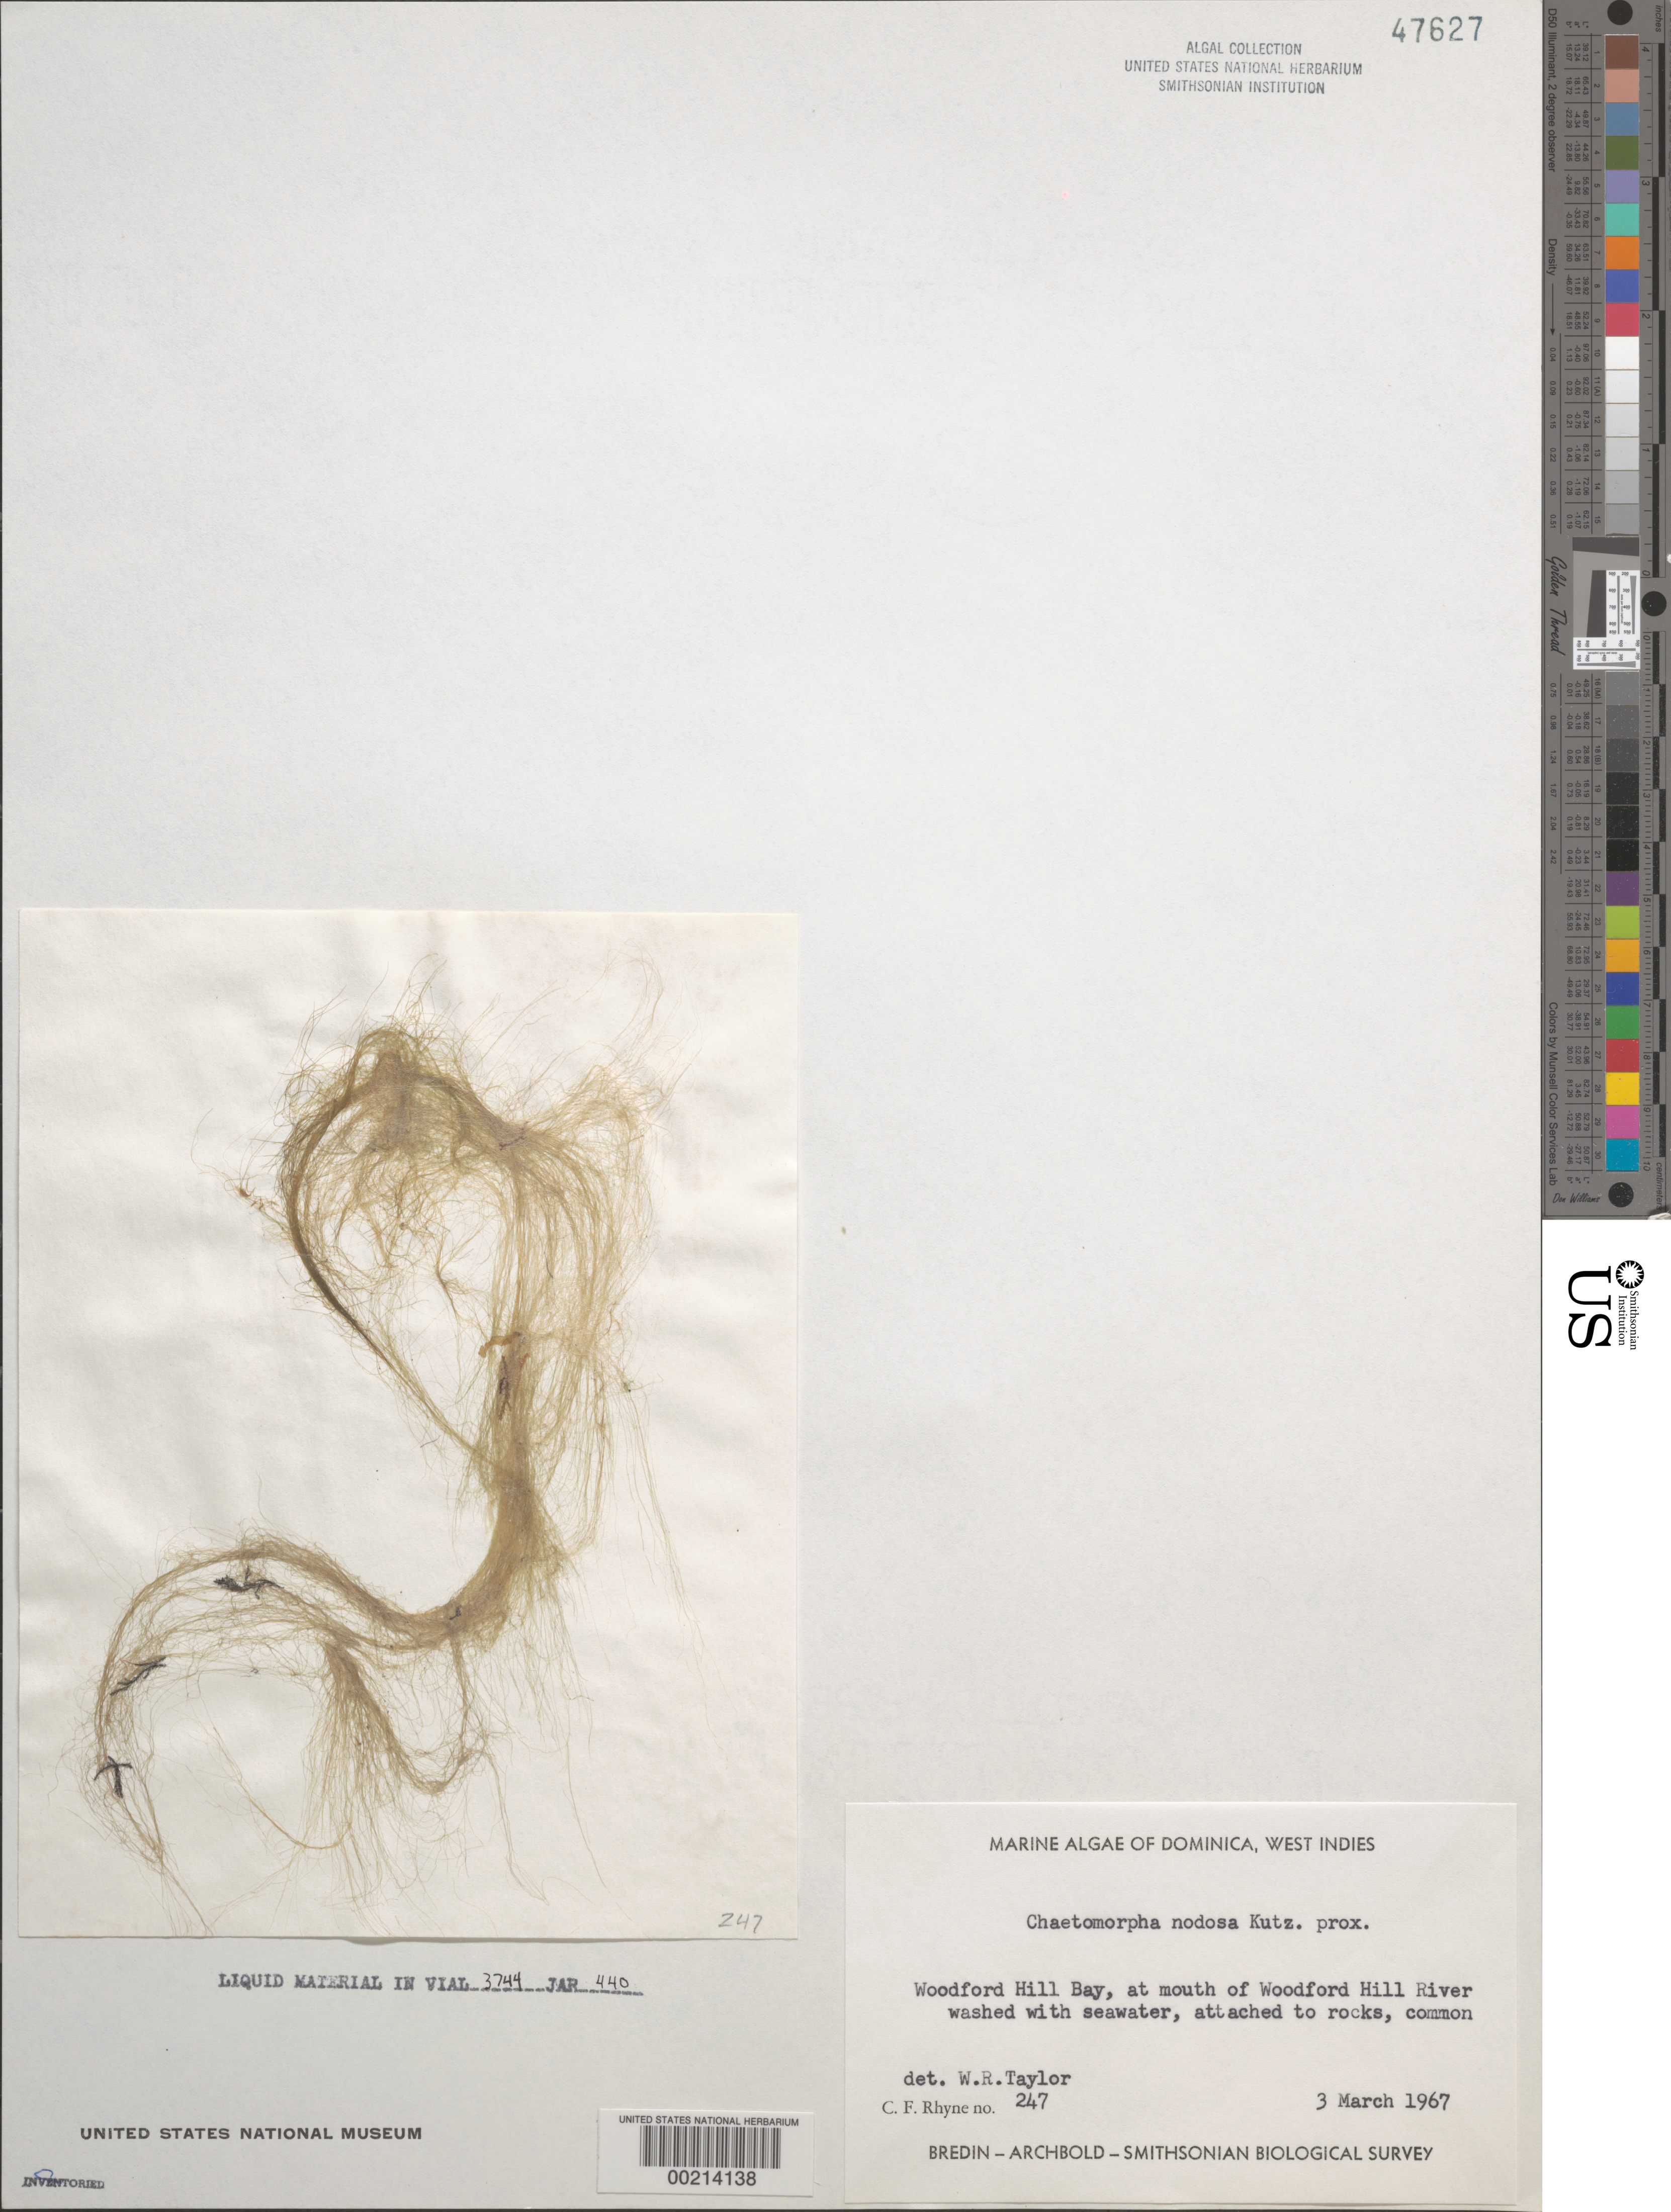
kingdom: Plantae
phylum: Chlorophyta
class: Ulvophyceae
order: Cladophorales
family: Cladophoraceae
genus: Chaetomorpha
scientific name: Chaetomorpha nodosa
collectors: C. Rhyne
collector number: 247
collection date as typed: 03 Mar 1967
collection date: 1967-03-03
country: Dominica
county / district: St. Andrew's Parish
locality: Woodford Hill Bay, Woodford Hill River mouth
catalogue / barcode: US 47627